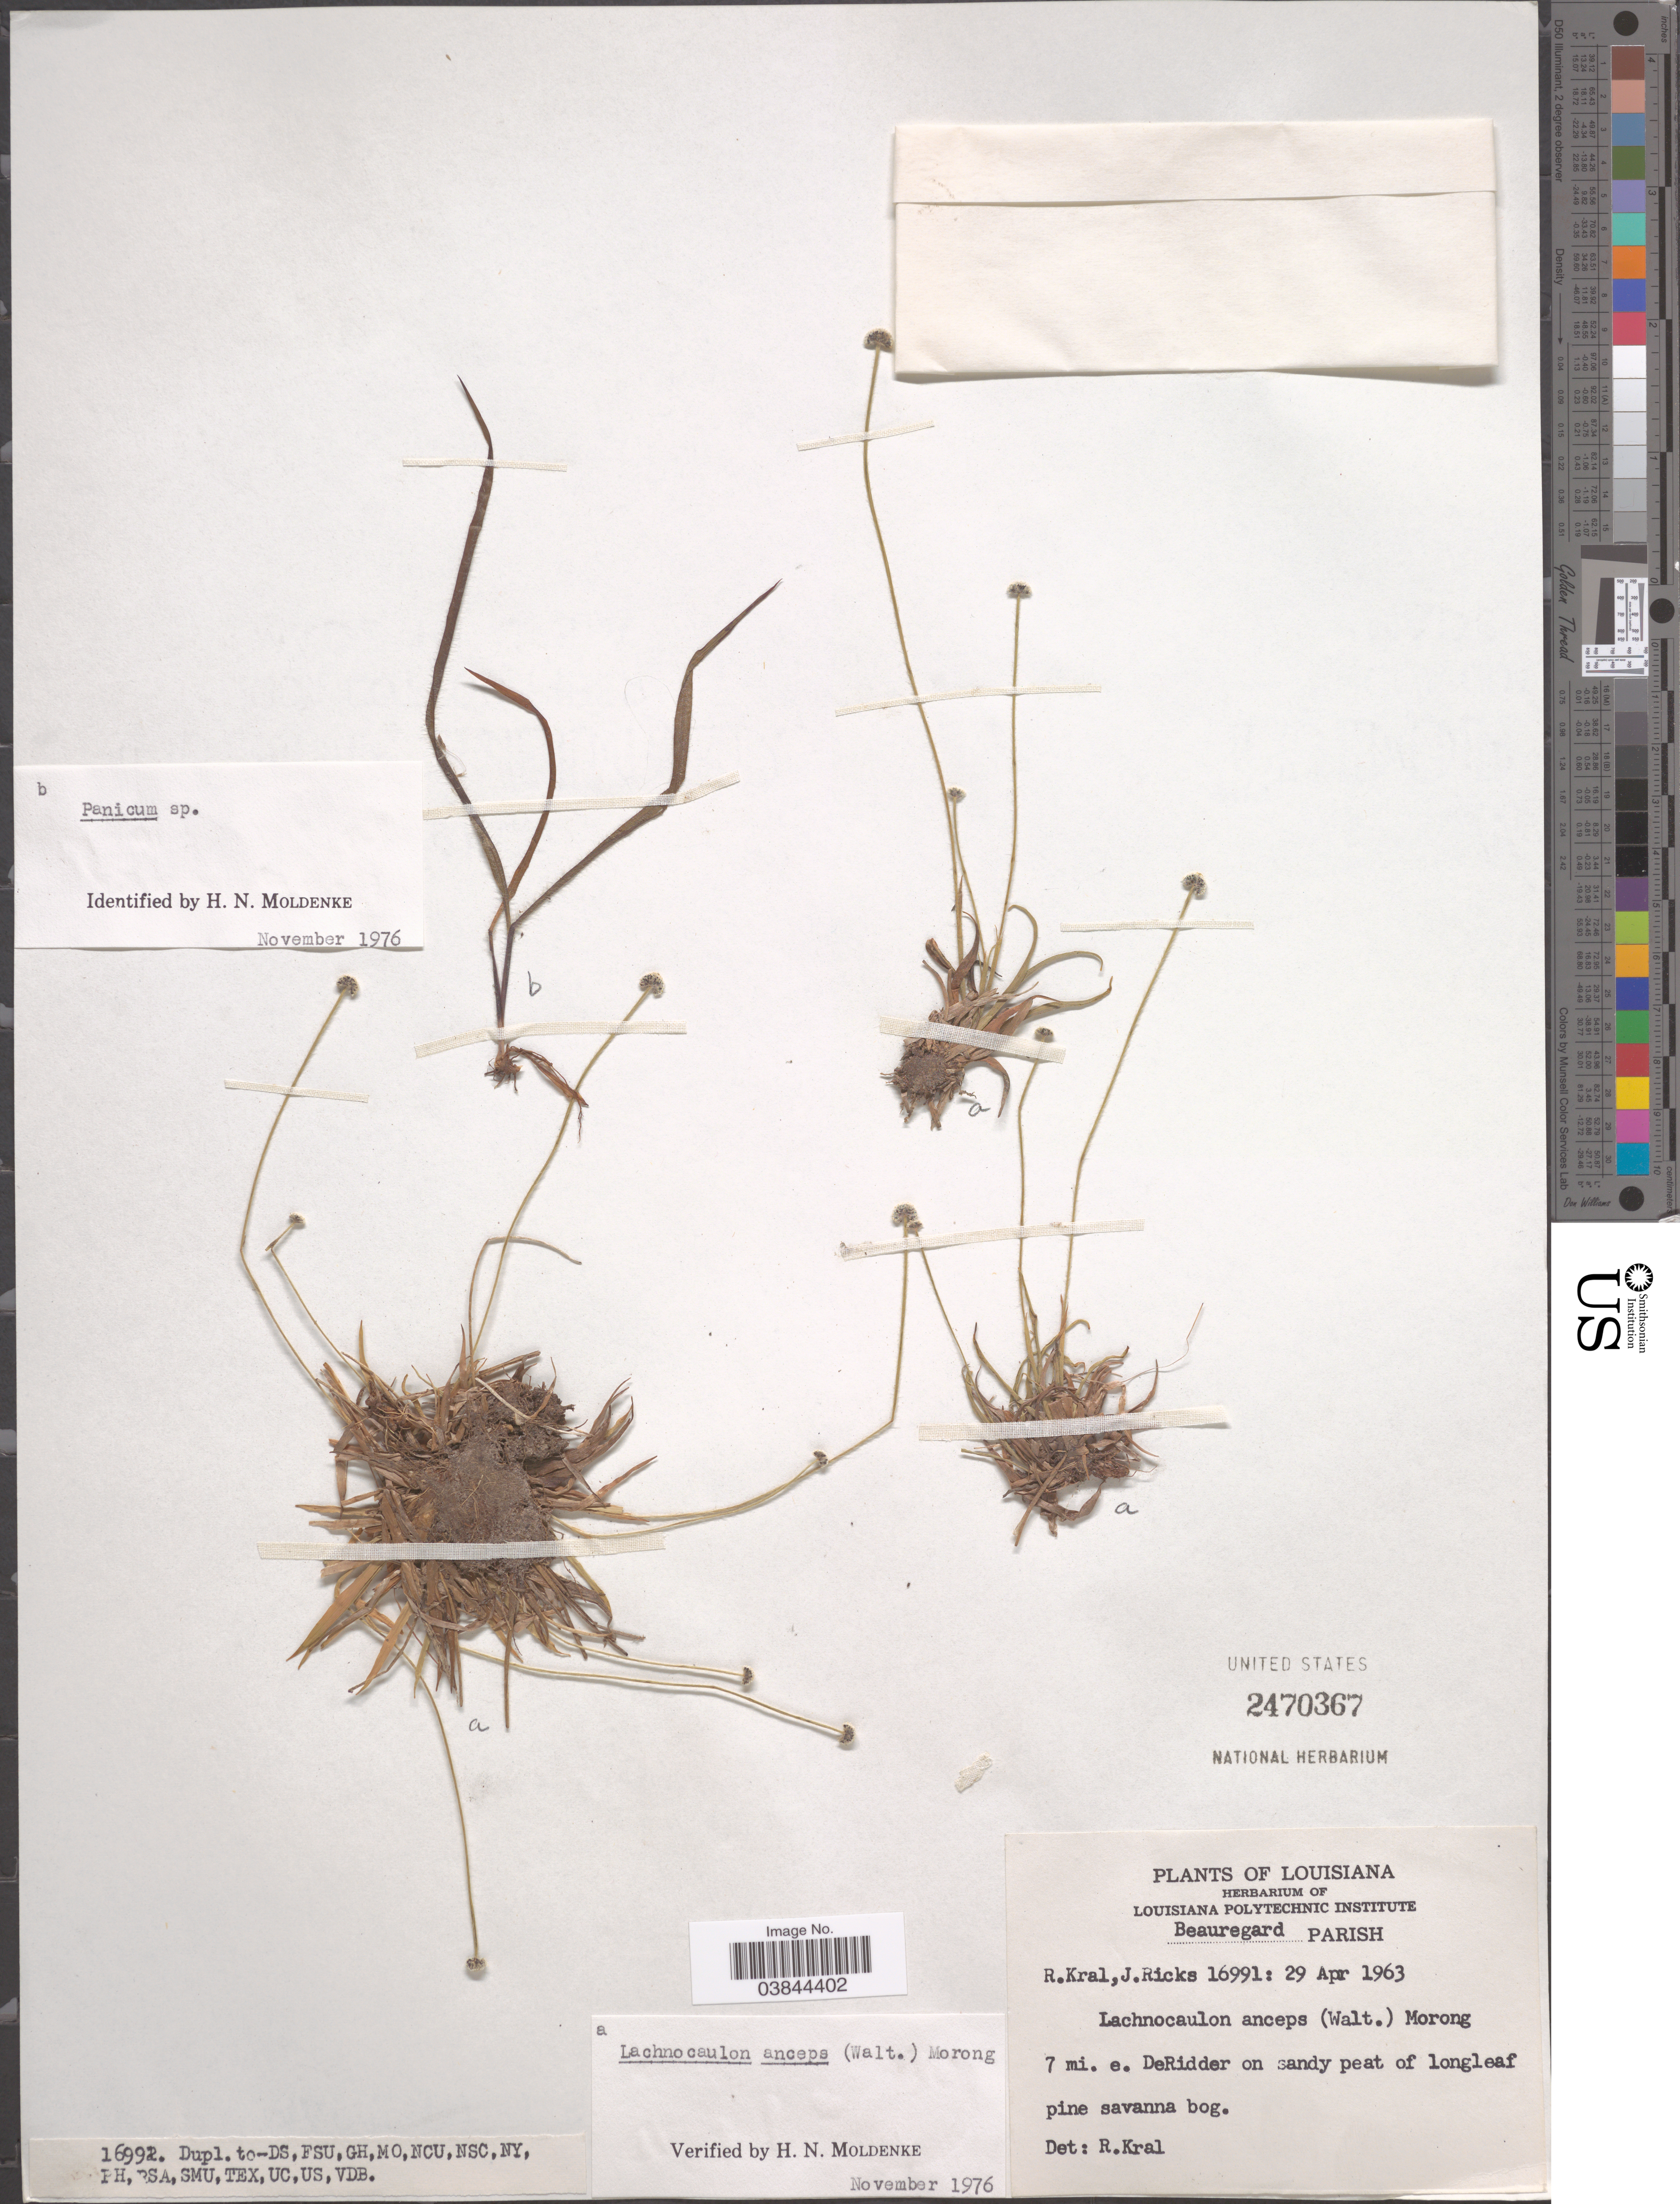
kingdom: Plantae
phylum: Tracheophyta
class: Liliopsida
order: Poales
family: Eriocaulaceae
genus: Lachnocaulon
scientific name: Lachnocaulon anceps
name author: (Walter) Morong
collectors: R. Kral & J. Ricks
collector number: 16991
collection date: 1963-04-29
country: United States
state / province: Louisiana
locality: Beauregard Parish. 7 mi. e. DeRidder.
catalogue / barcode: US 2470367